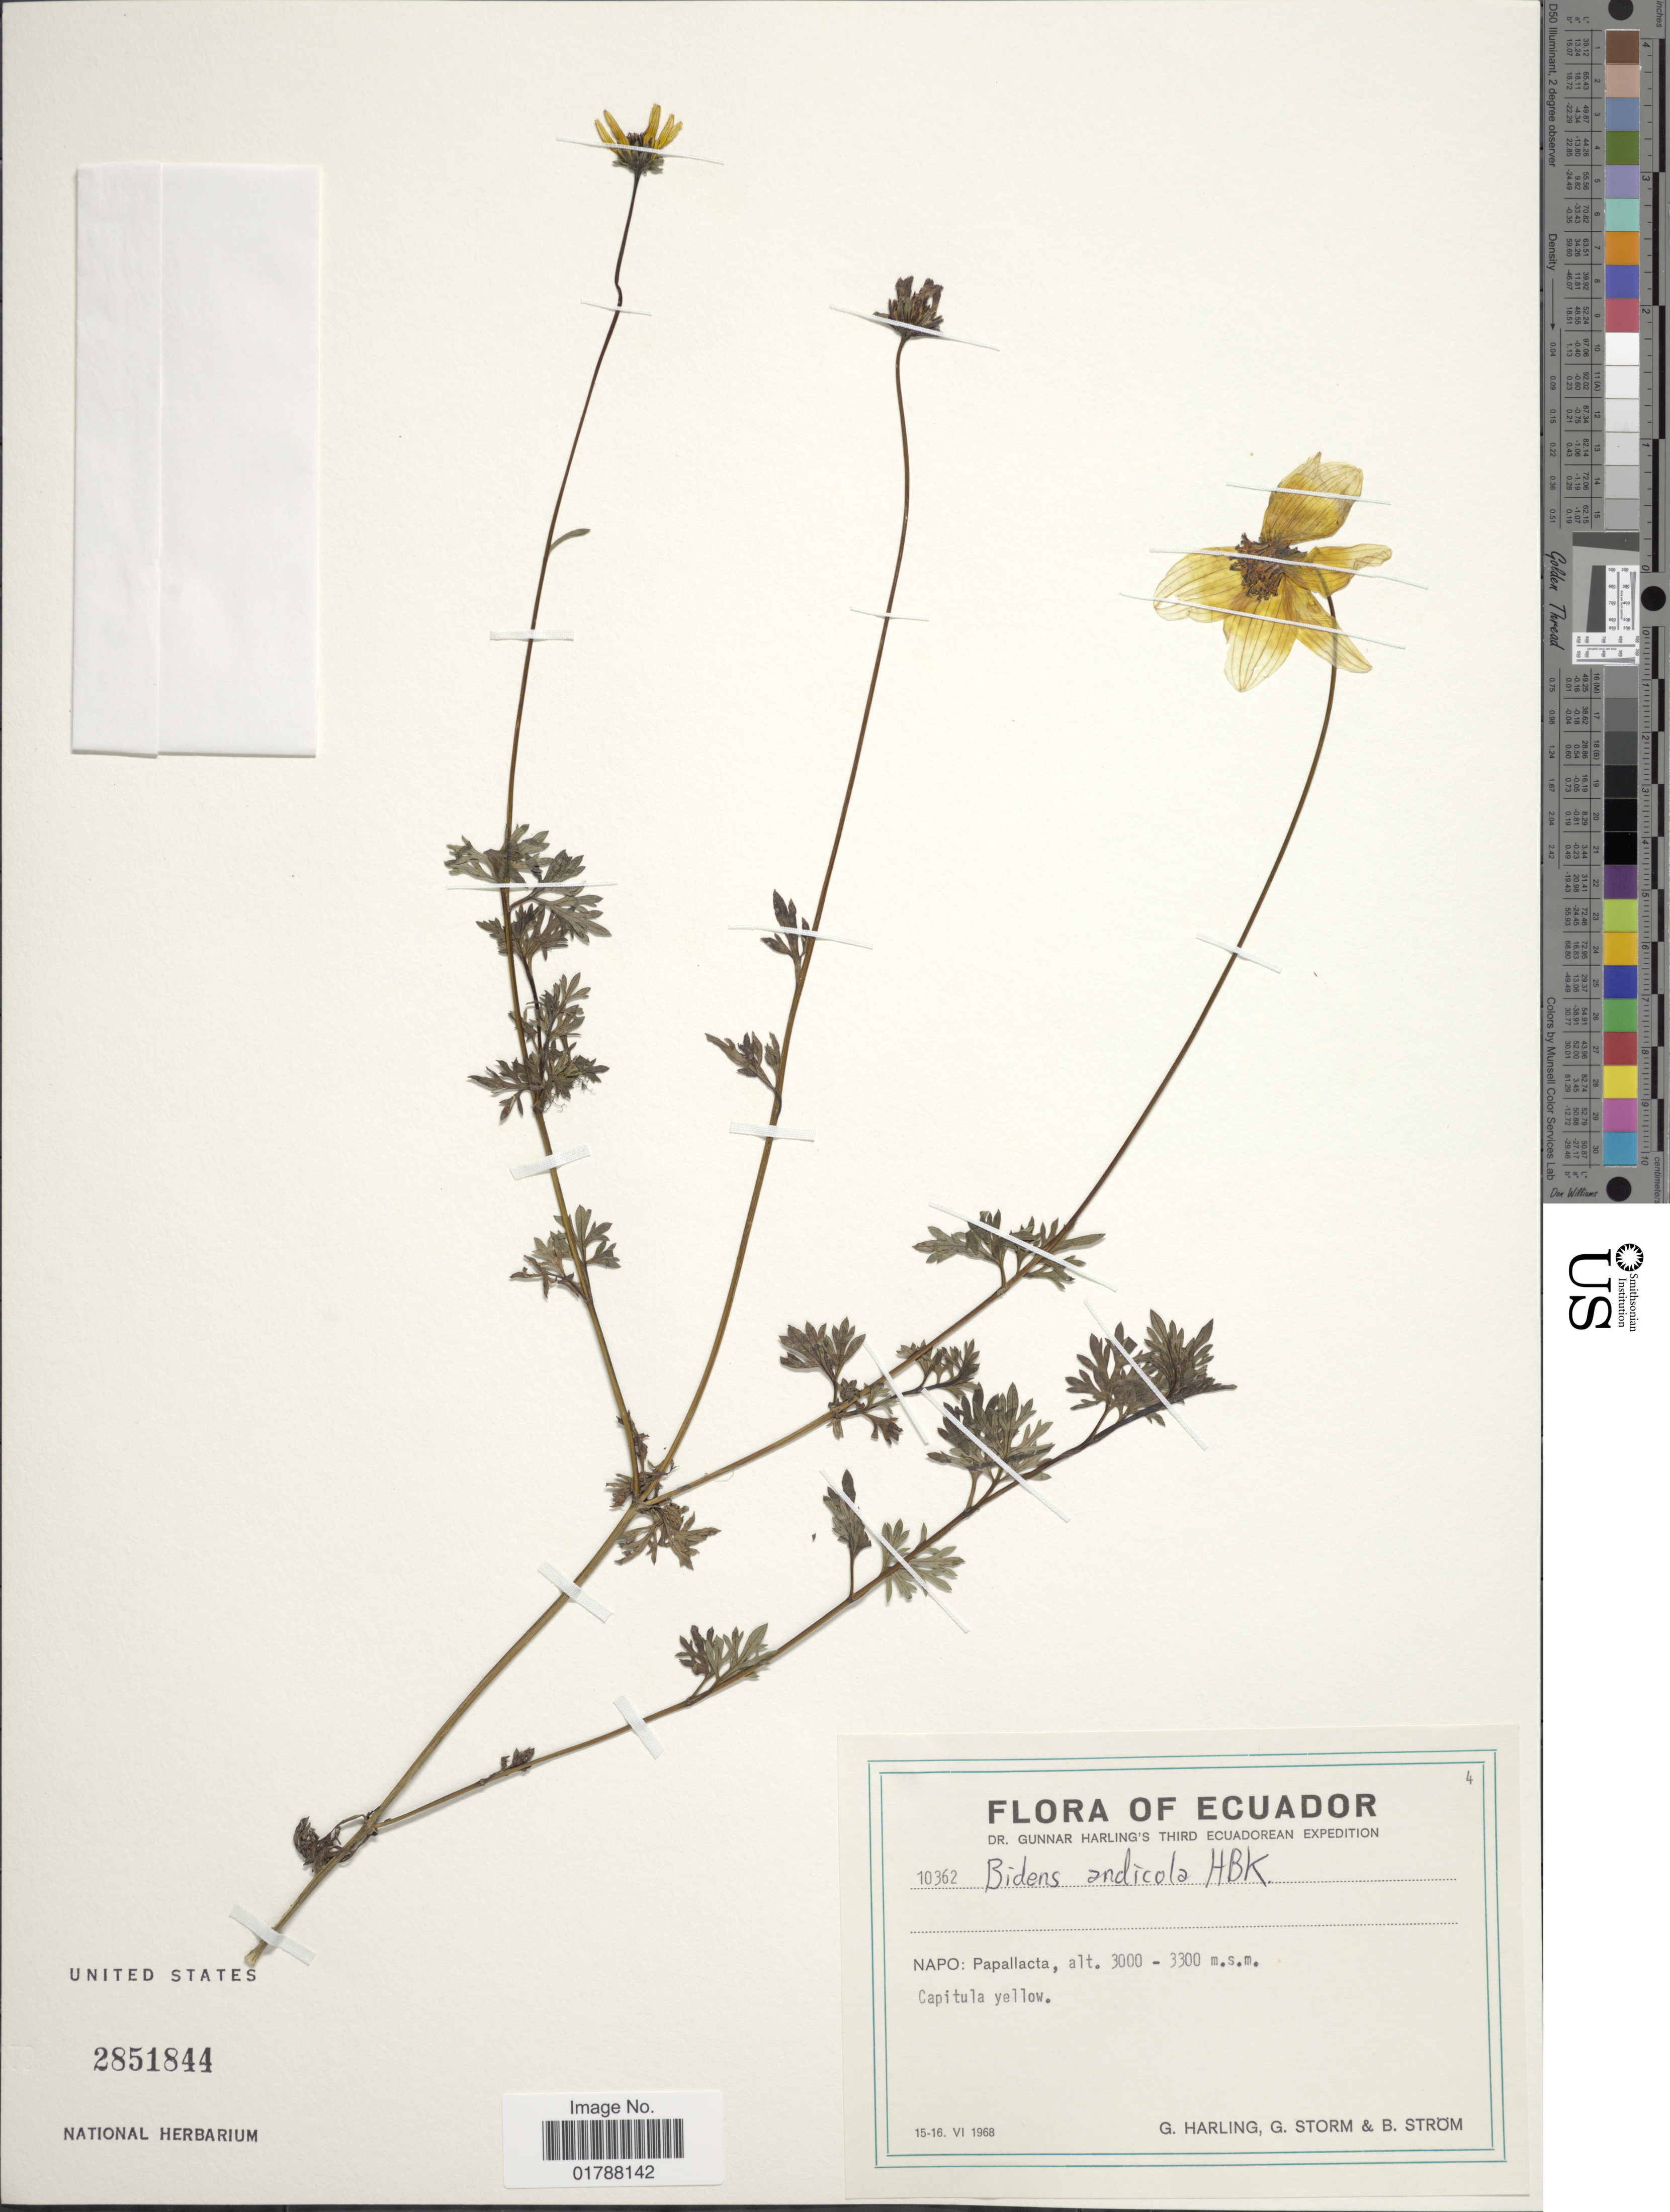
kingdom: Plantae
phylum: Tracheophyta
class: Magnoliopsida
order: Asterales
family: Asteraceae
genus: Bidens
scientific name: Bidens andicola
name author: Kunth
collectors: G. Harling, G. Storm & B. Ström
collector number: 10362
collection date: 1968-06-15/1968-06-16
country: Ecuador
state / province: Napo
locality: Napo: Papallacta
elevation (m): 3000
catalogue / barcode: US 2851844